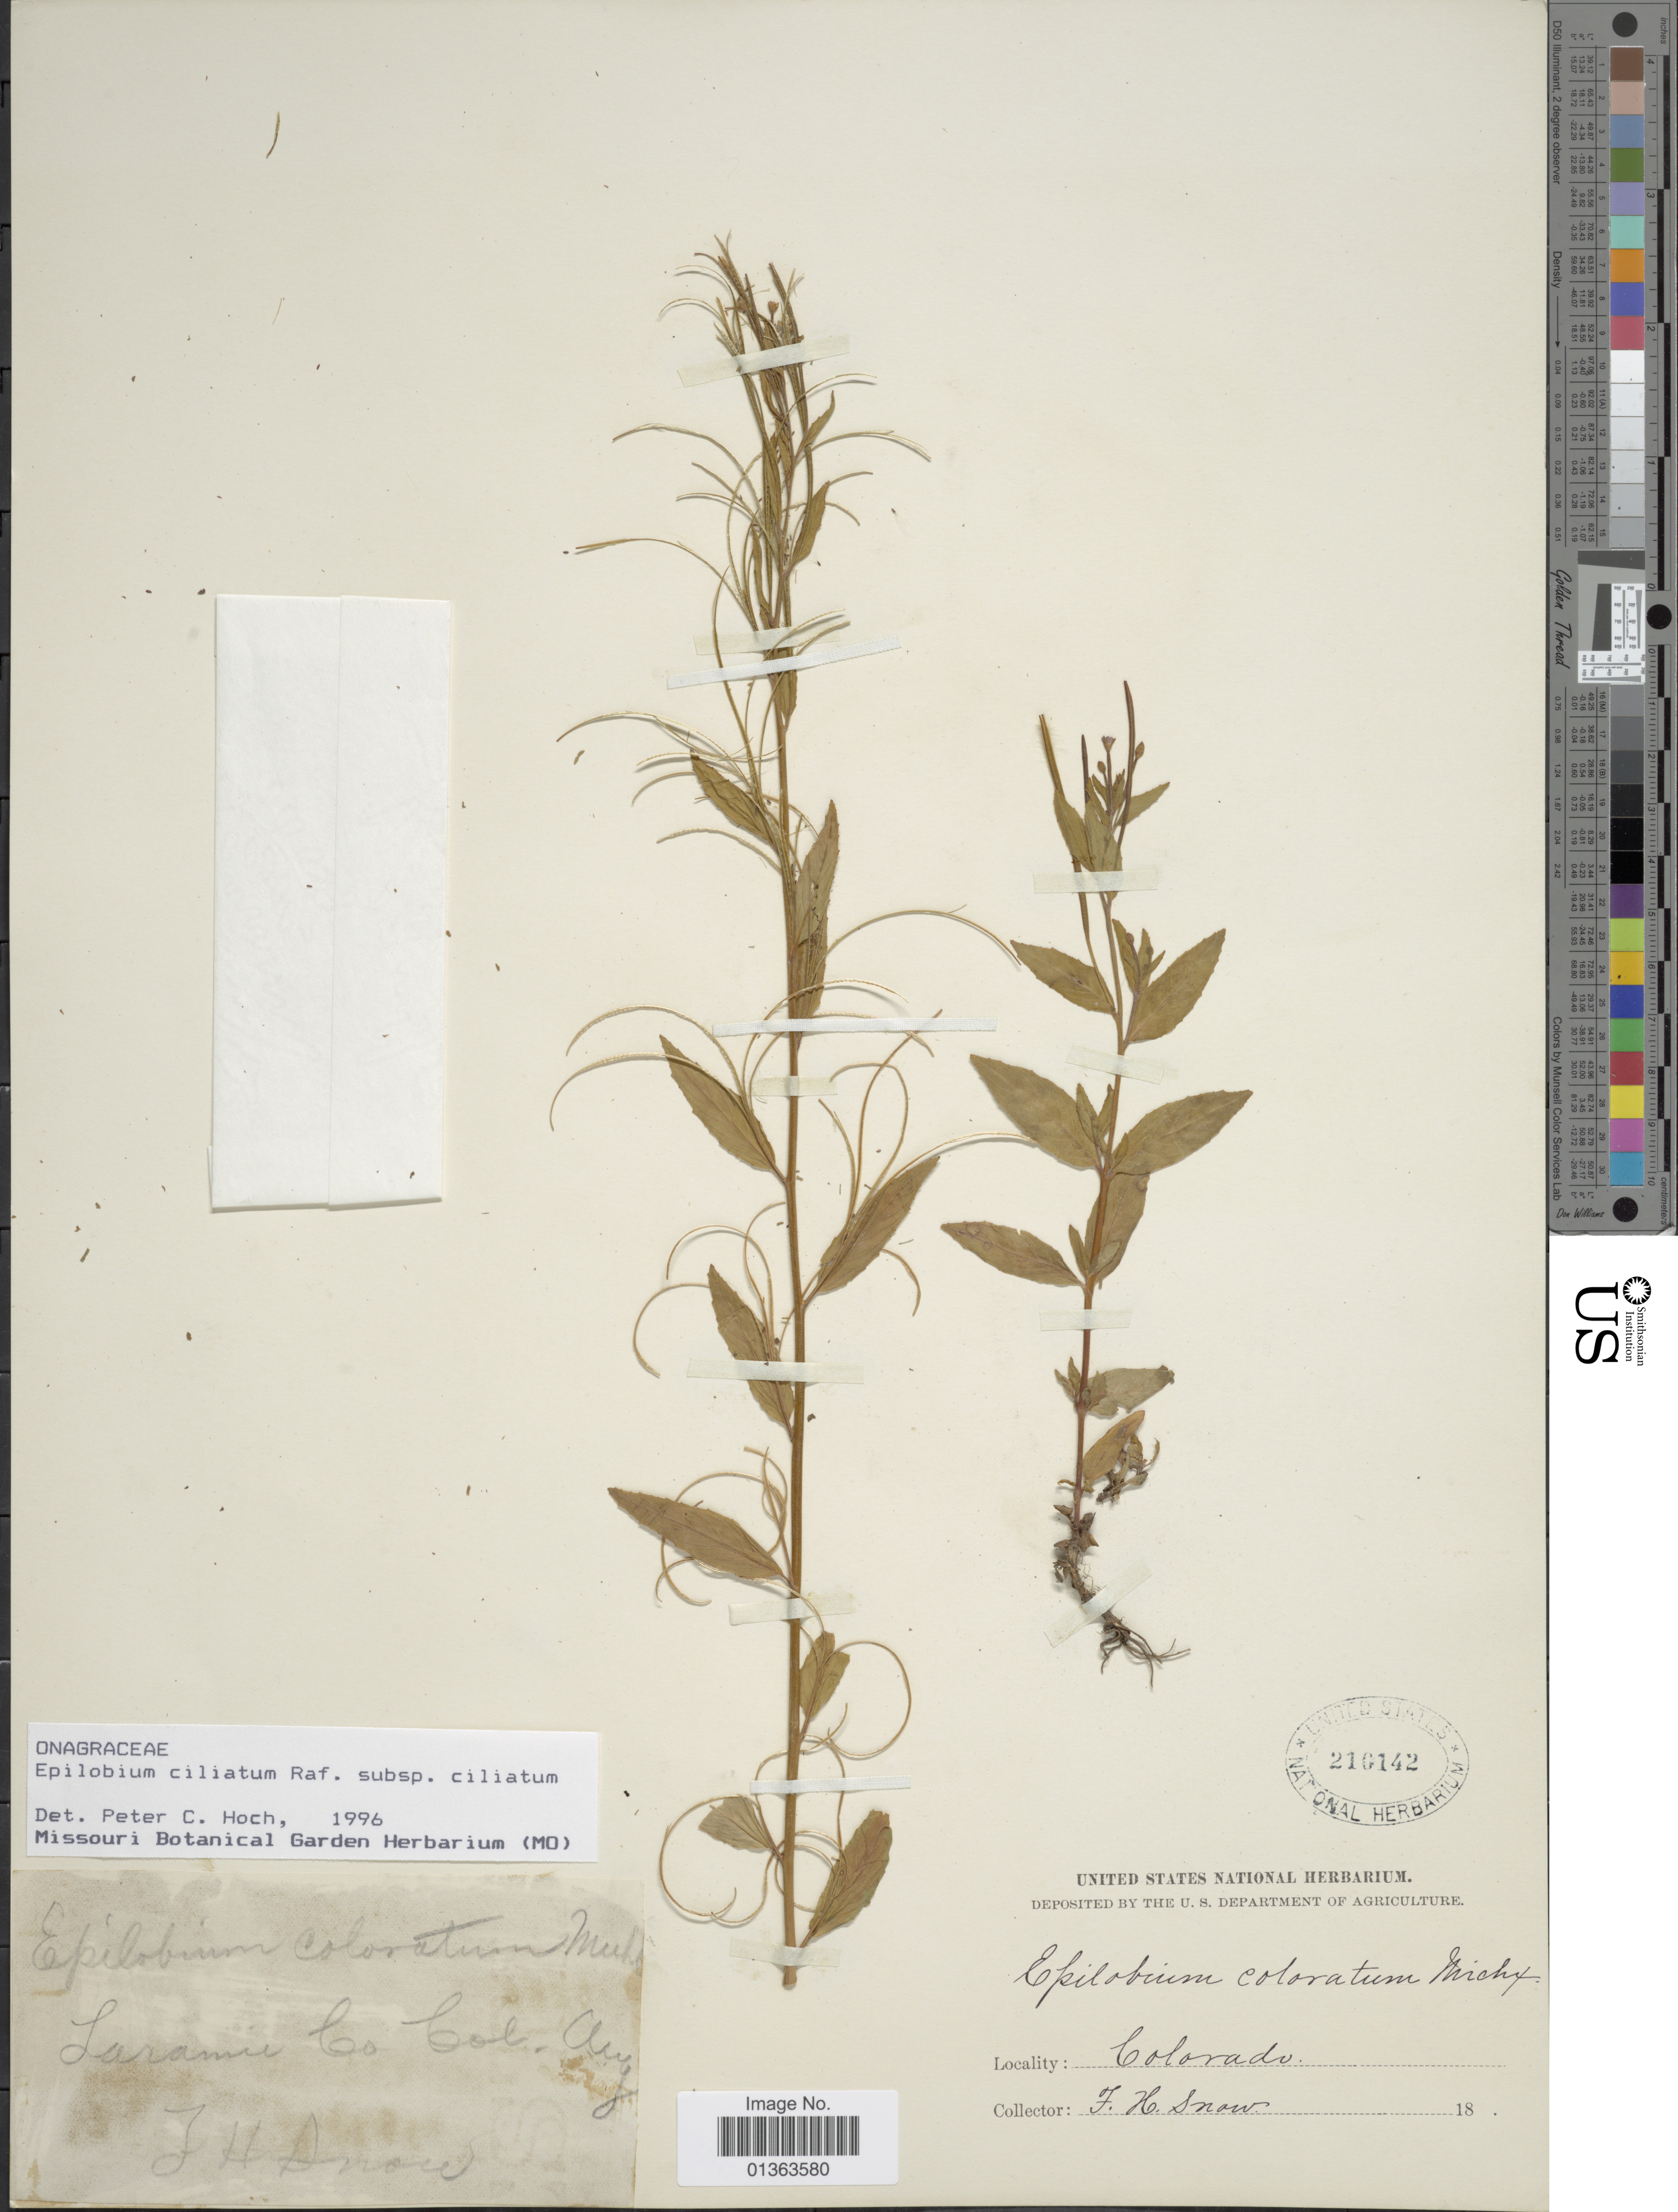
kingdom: Plantae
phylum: Tracheophyta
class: Magnoliopsida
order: Myrtales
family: Onagraceae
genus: Epilobium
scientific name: Epilobium ciliatum subsp. ciliatum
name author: Raf.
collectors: F. H. Snow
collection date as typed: Transcribed d/m/y: /8/18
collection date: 1918-08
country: United States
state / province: Colorado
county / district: Larimer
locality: Larimer Co.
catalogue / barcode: US 210142